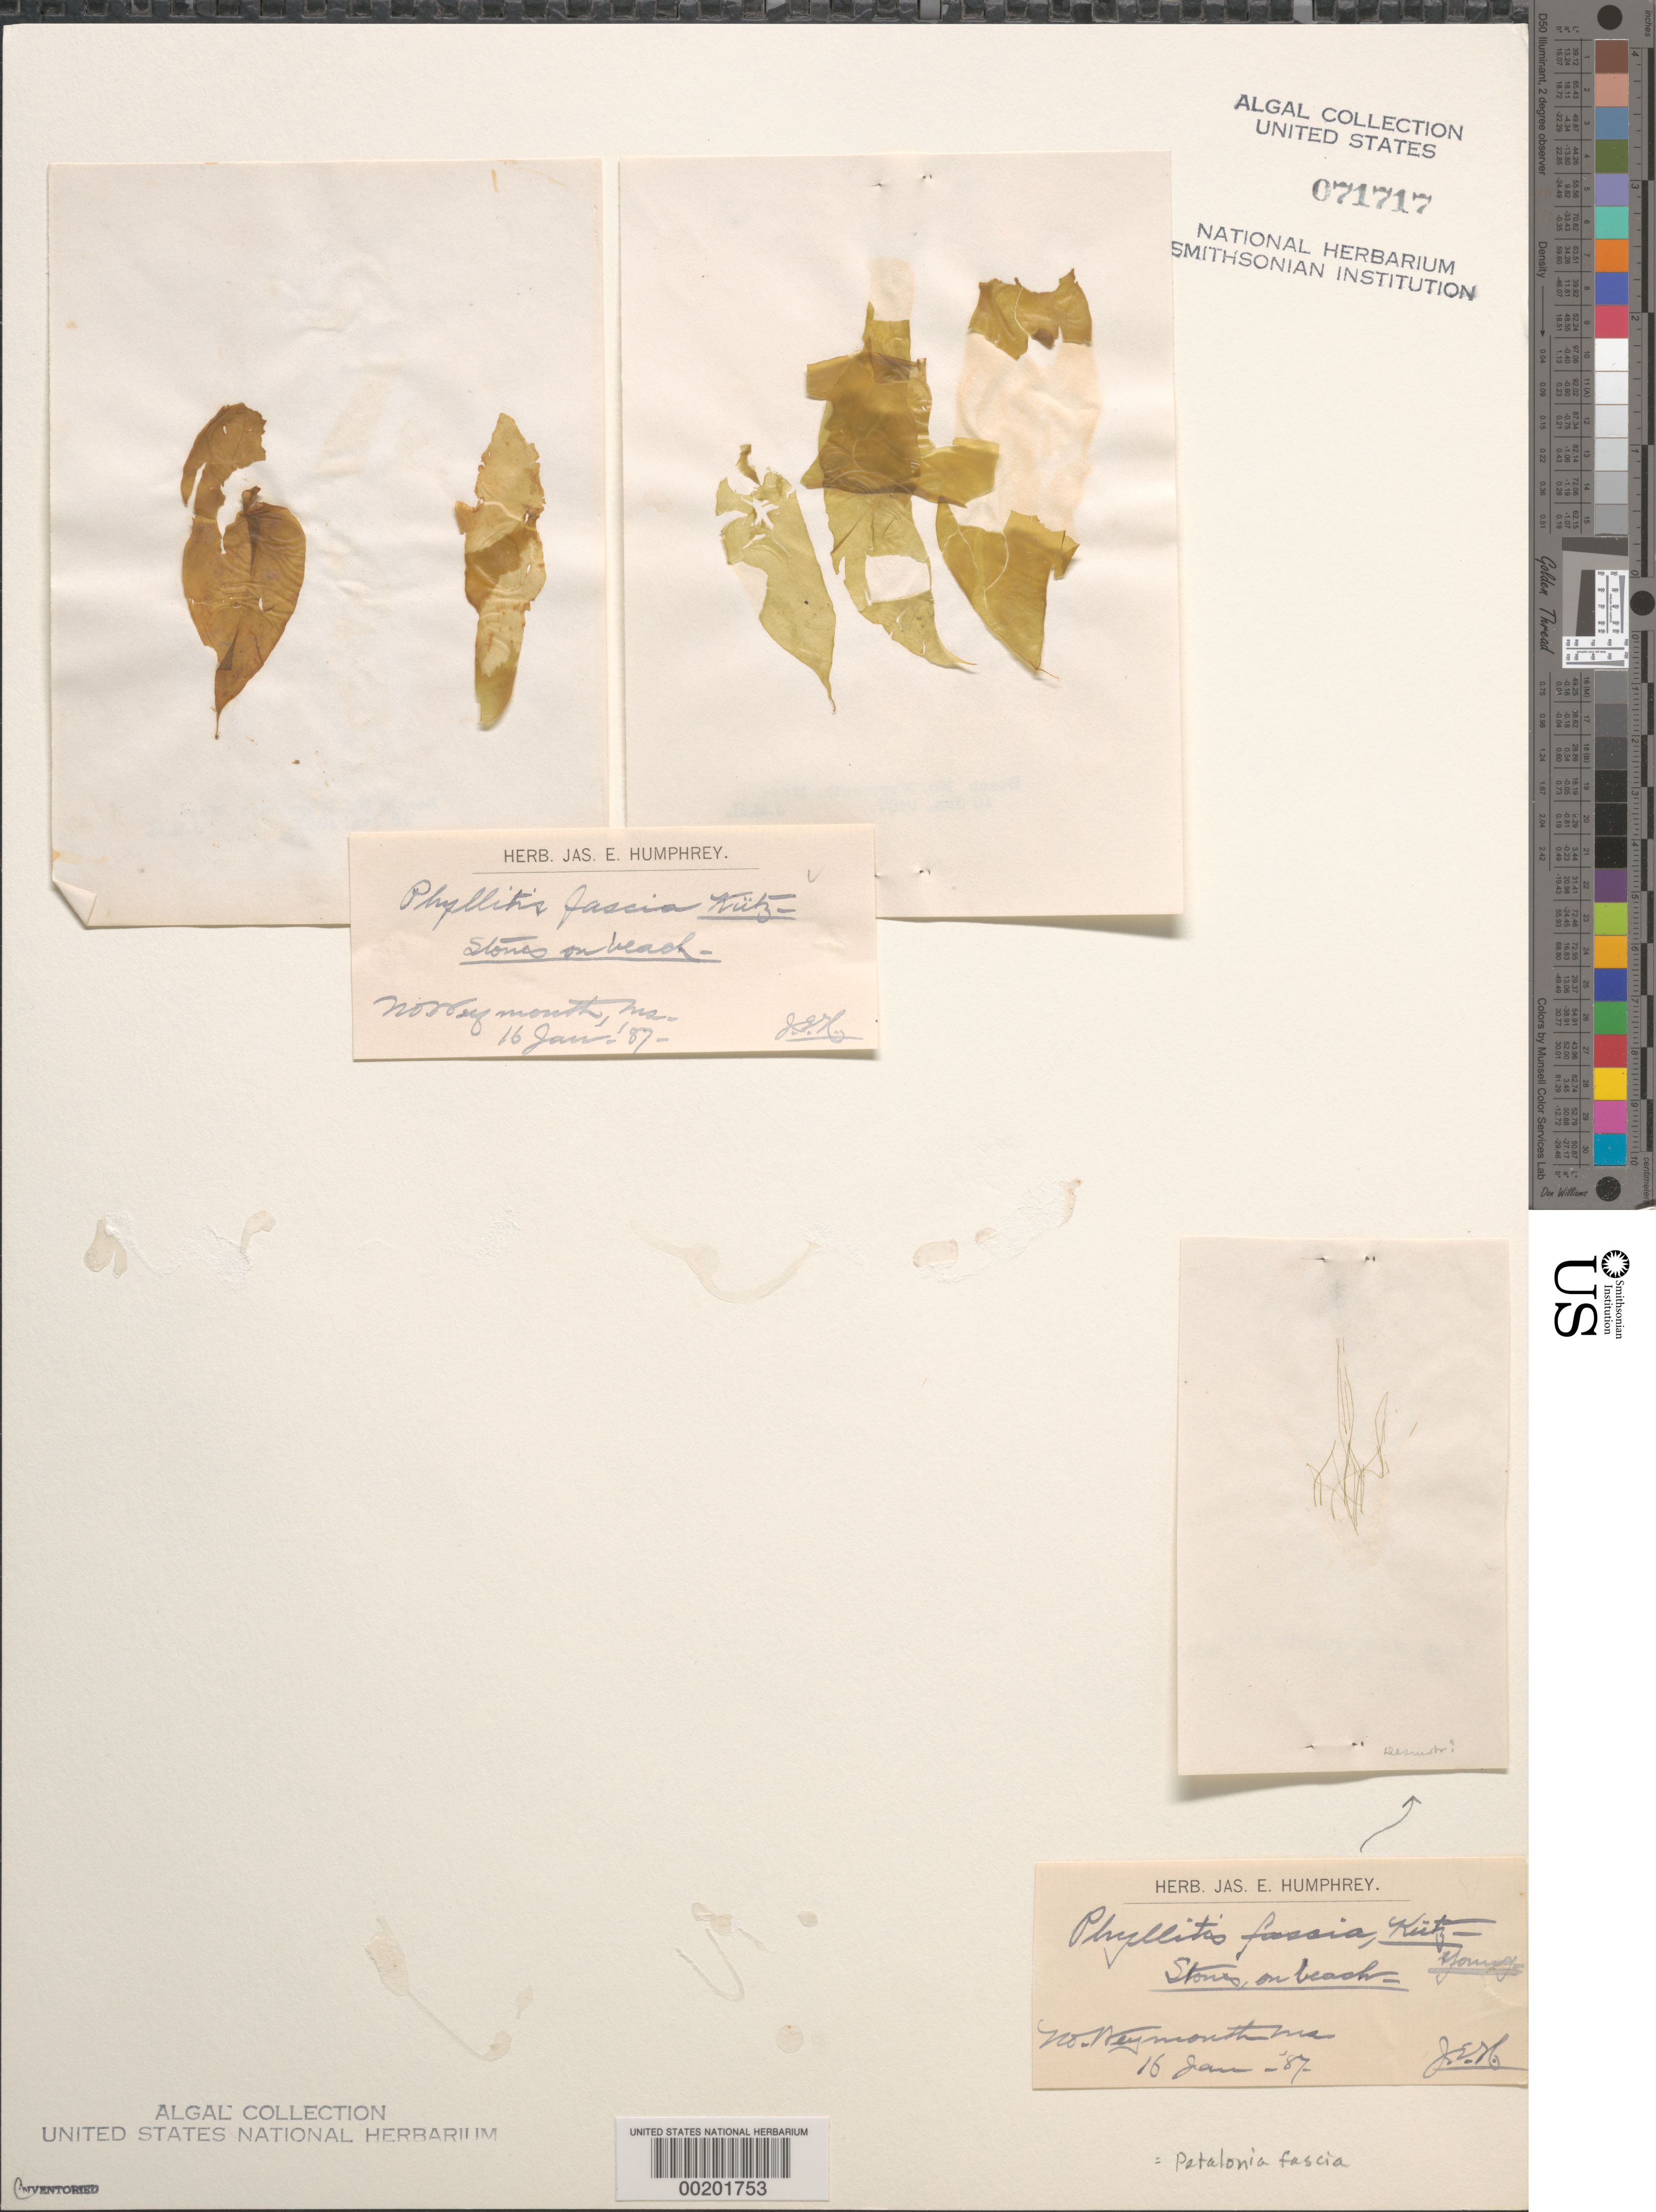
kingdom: Chromista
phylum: Ochrophyta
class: Phaeophyceae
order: Scytosiphonales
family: Scytosiphonaceae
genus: Petalonia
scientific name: Petalonia fascia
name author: (O.F. Müller) Kuntze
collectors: J. Humphrey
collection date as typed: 16 Jan 1887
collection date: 1887-01-16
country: United States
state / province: Massachusetts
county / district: Norfolk County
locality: North Weymouth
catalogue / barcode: US 71717